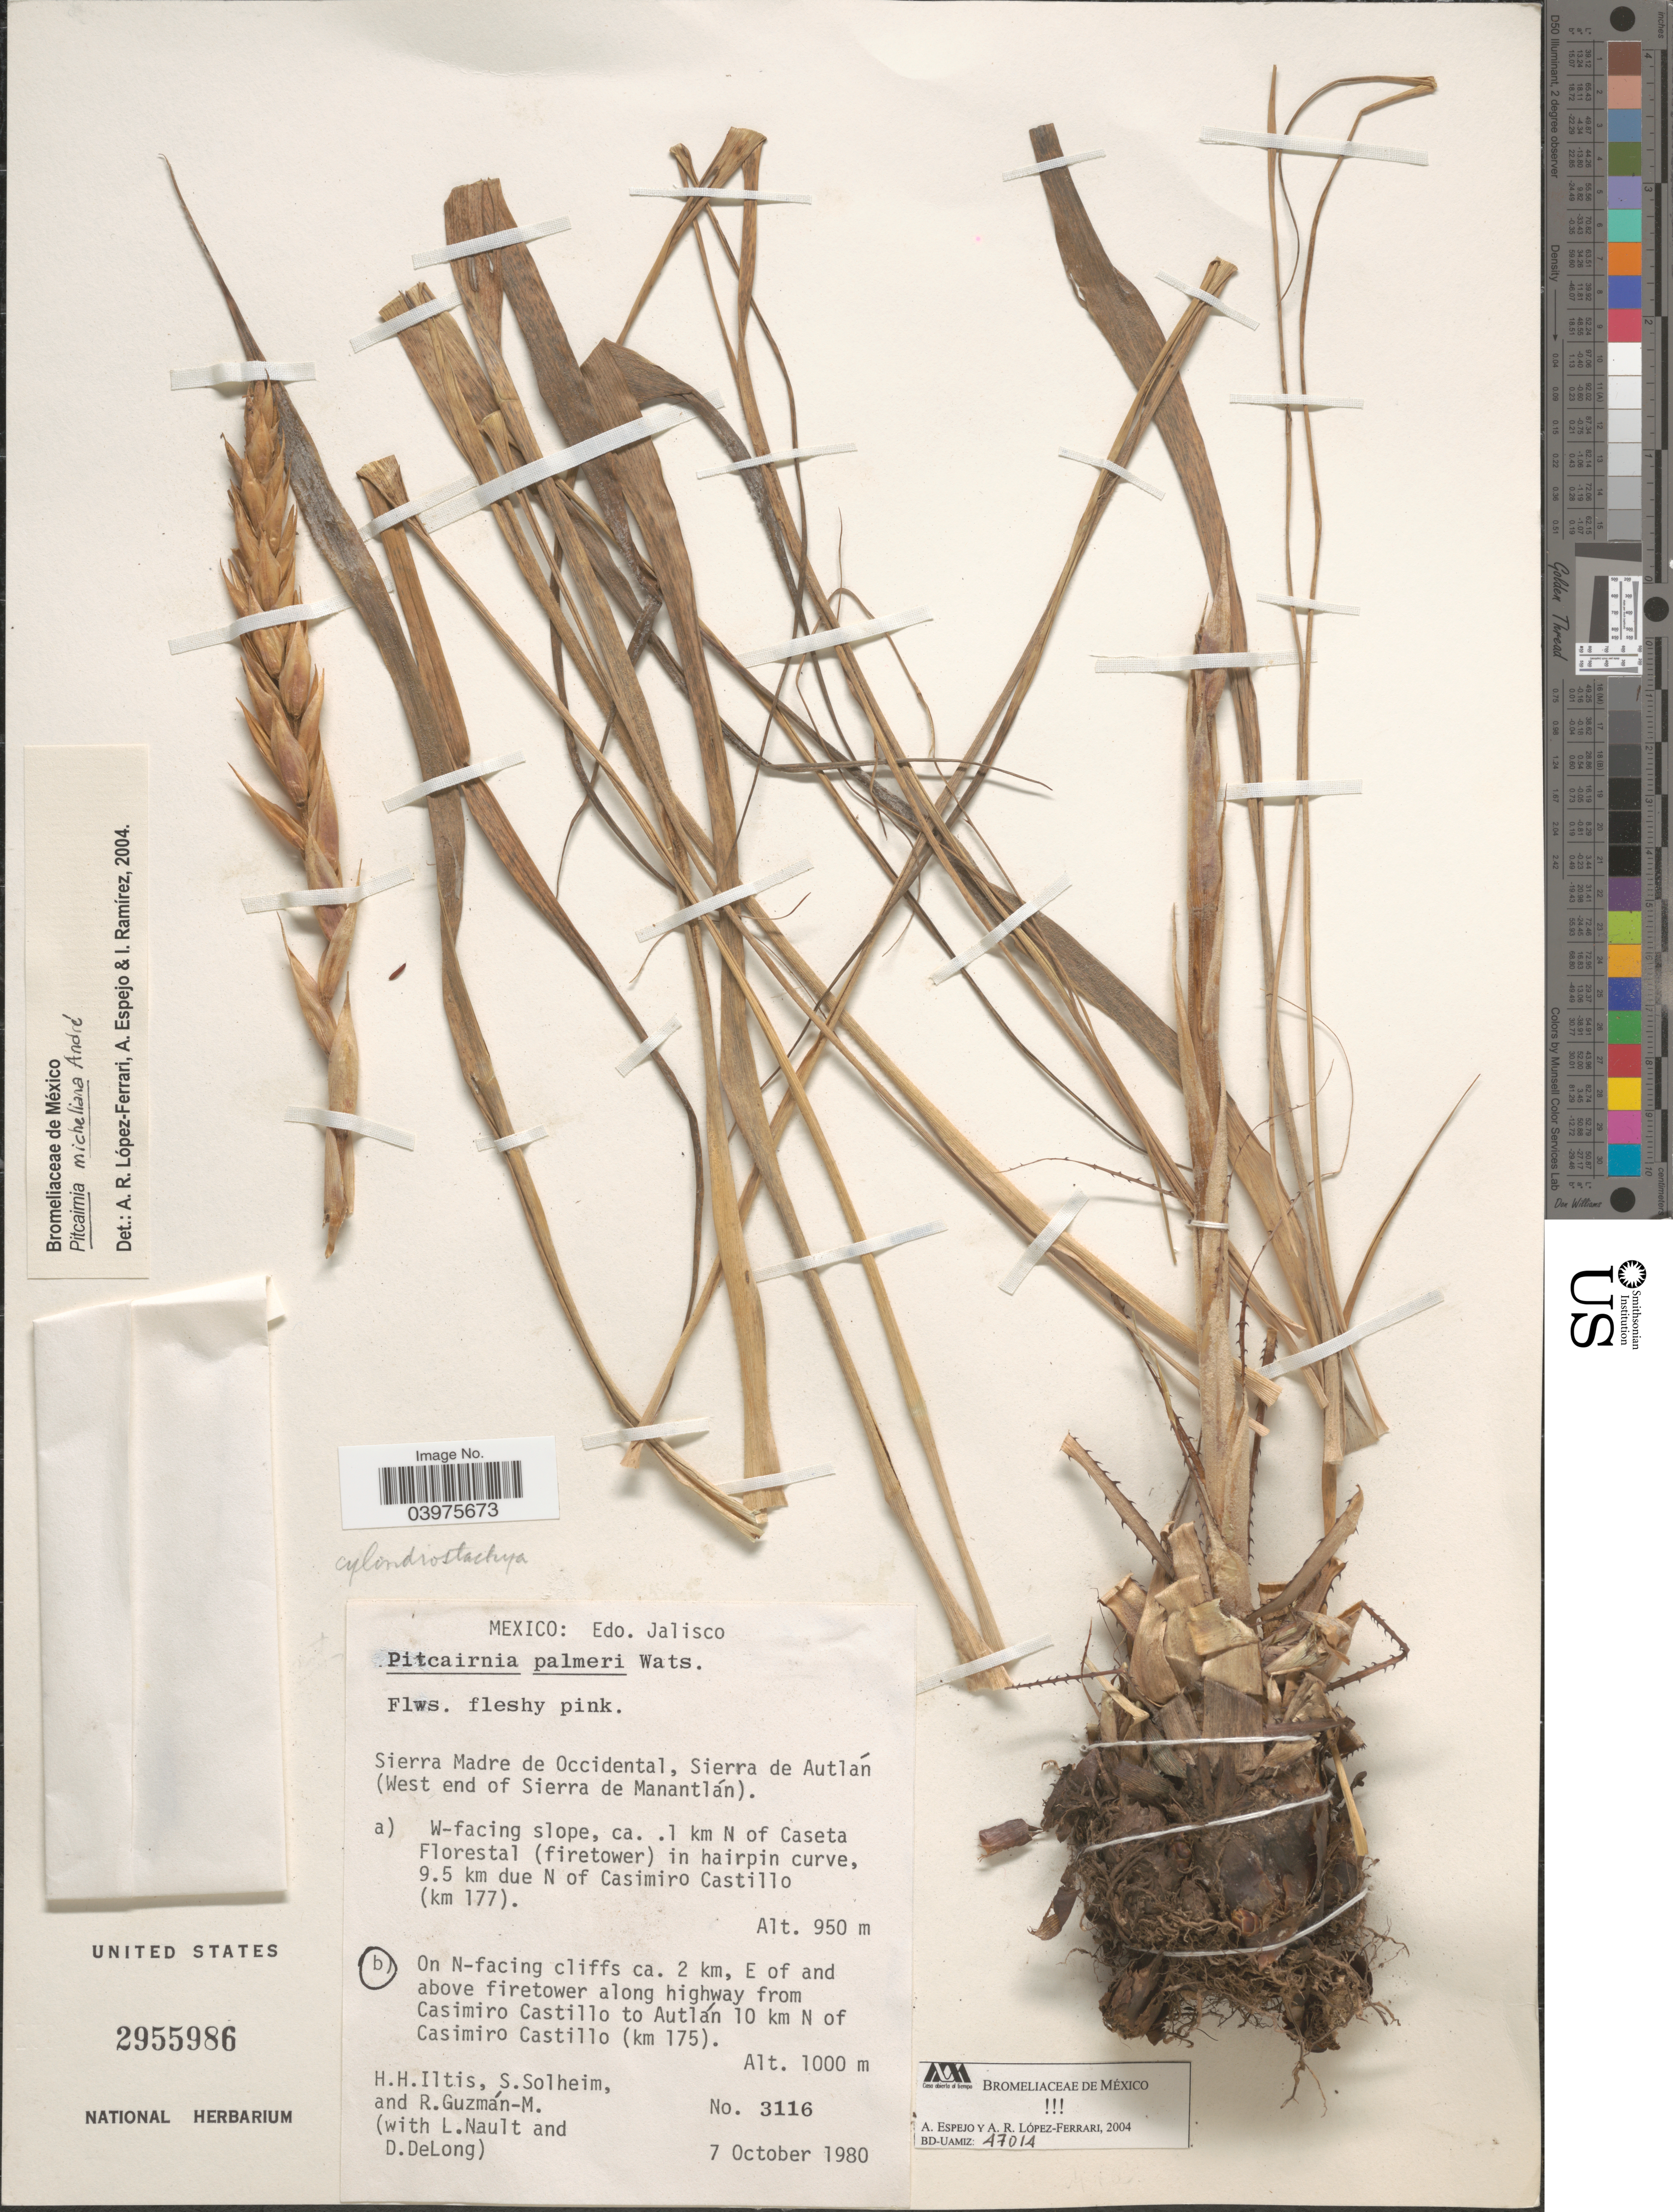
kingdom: Plantae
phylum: Tracheophyta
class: Liliopsida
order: Poales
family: Bromeliaceae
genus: Pitcairnia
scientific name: Pitcairnia micheliana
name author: André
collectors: H. H. Iltis, S. Solheim, R. Guzman-M., L. Nault & D. DeLong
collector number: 3116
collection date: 1980-10-07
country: Mexico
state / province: Jalisco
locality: Sierra Madre de Occidental, Sierra de Autlán (West end of Sierra de Manantlán). On N-facing cliffs ca. 2 km, E of and above firetower along highway from Casimiro Castillo to Autlán 10 km N of Casimiro Castillo (km 175).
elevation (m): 1000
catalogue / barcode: US 2955986